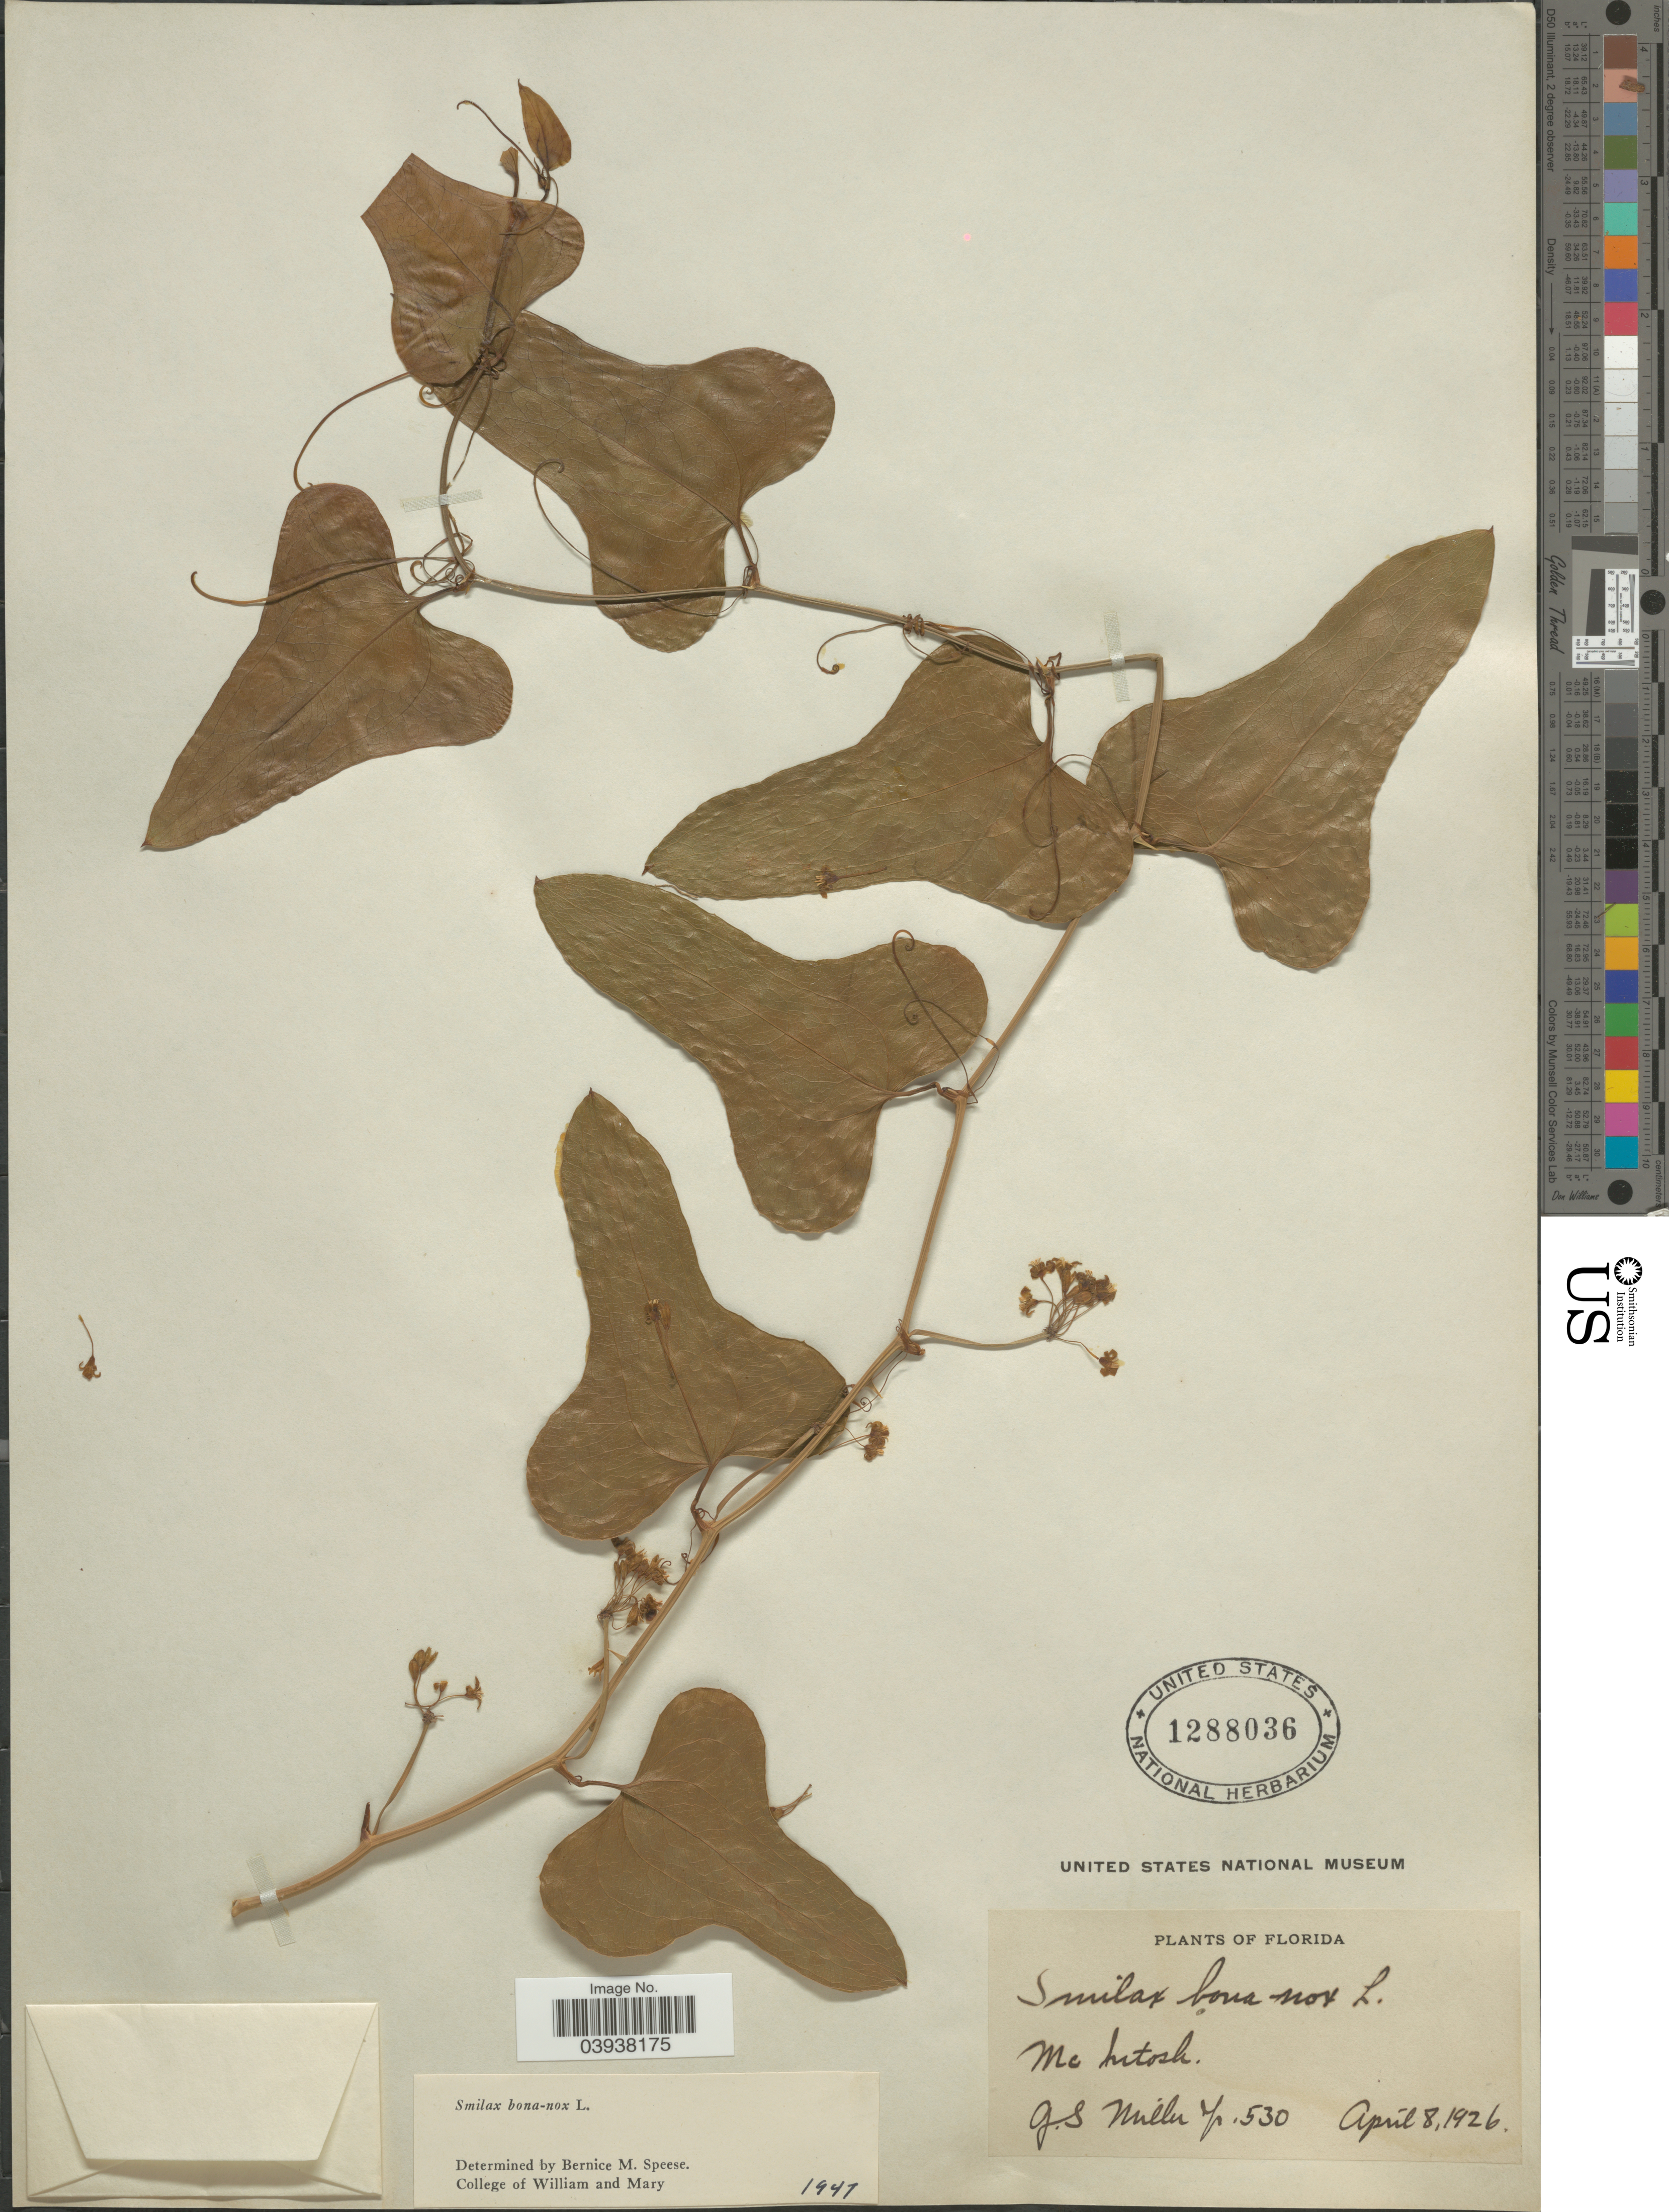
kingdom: Plantae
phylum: Tracheophyta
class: Liliopsida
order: Liliales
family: Smilacaceae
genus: Smilax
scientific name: Smilax bona-nox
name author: L.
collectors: G. S. Miller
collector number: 530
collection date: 1926-04-08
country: United States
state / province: Florida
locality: Mc Intosh.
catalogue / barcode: US 1288036